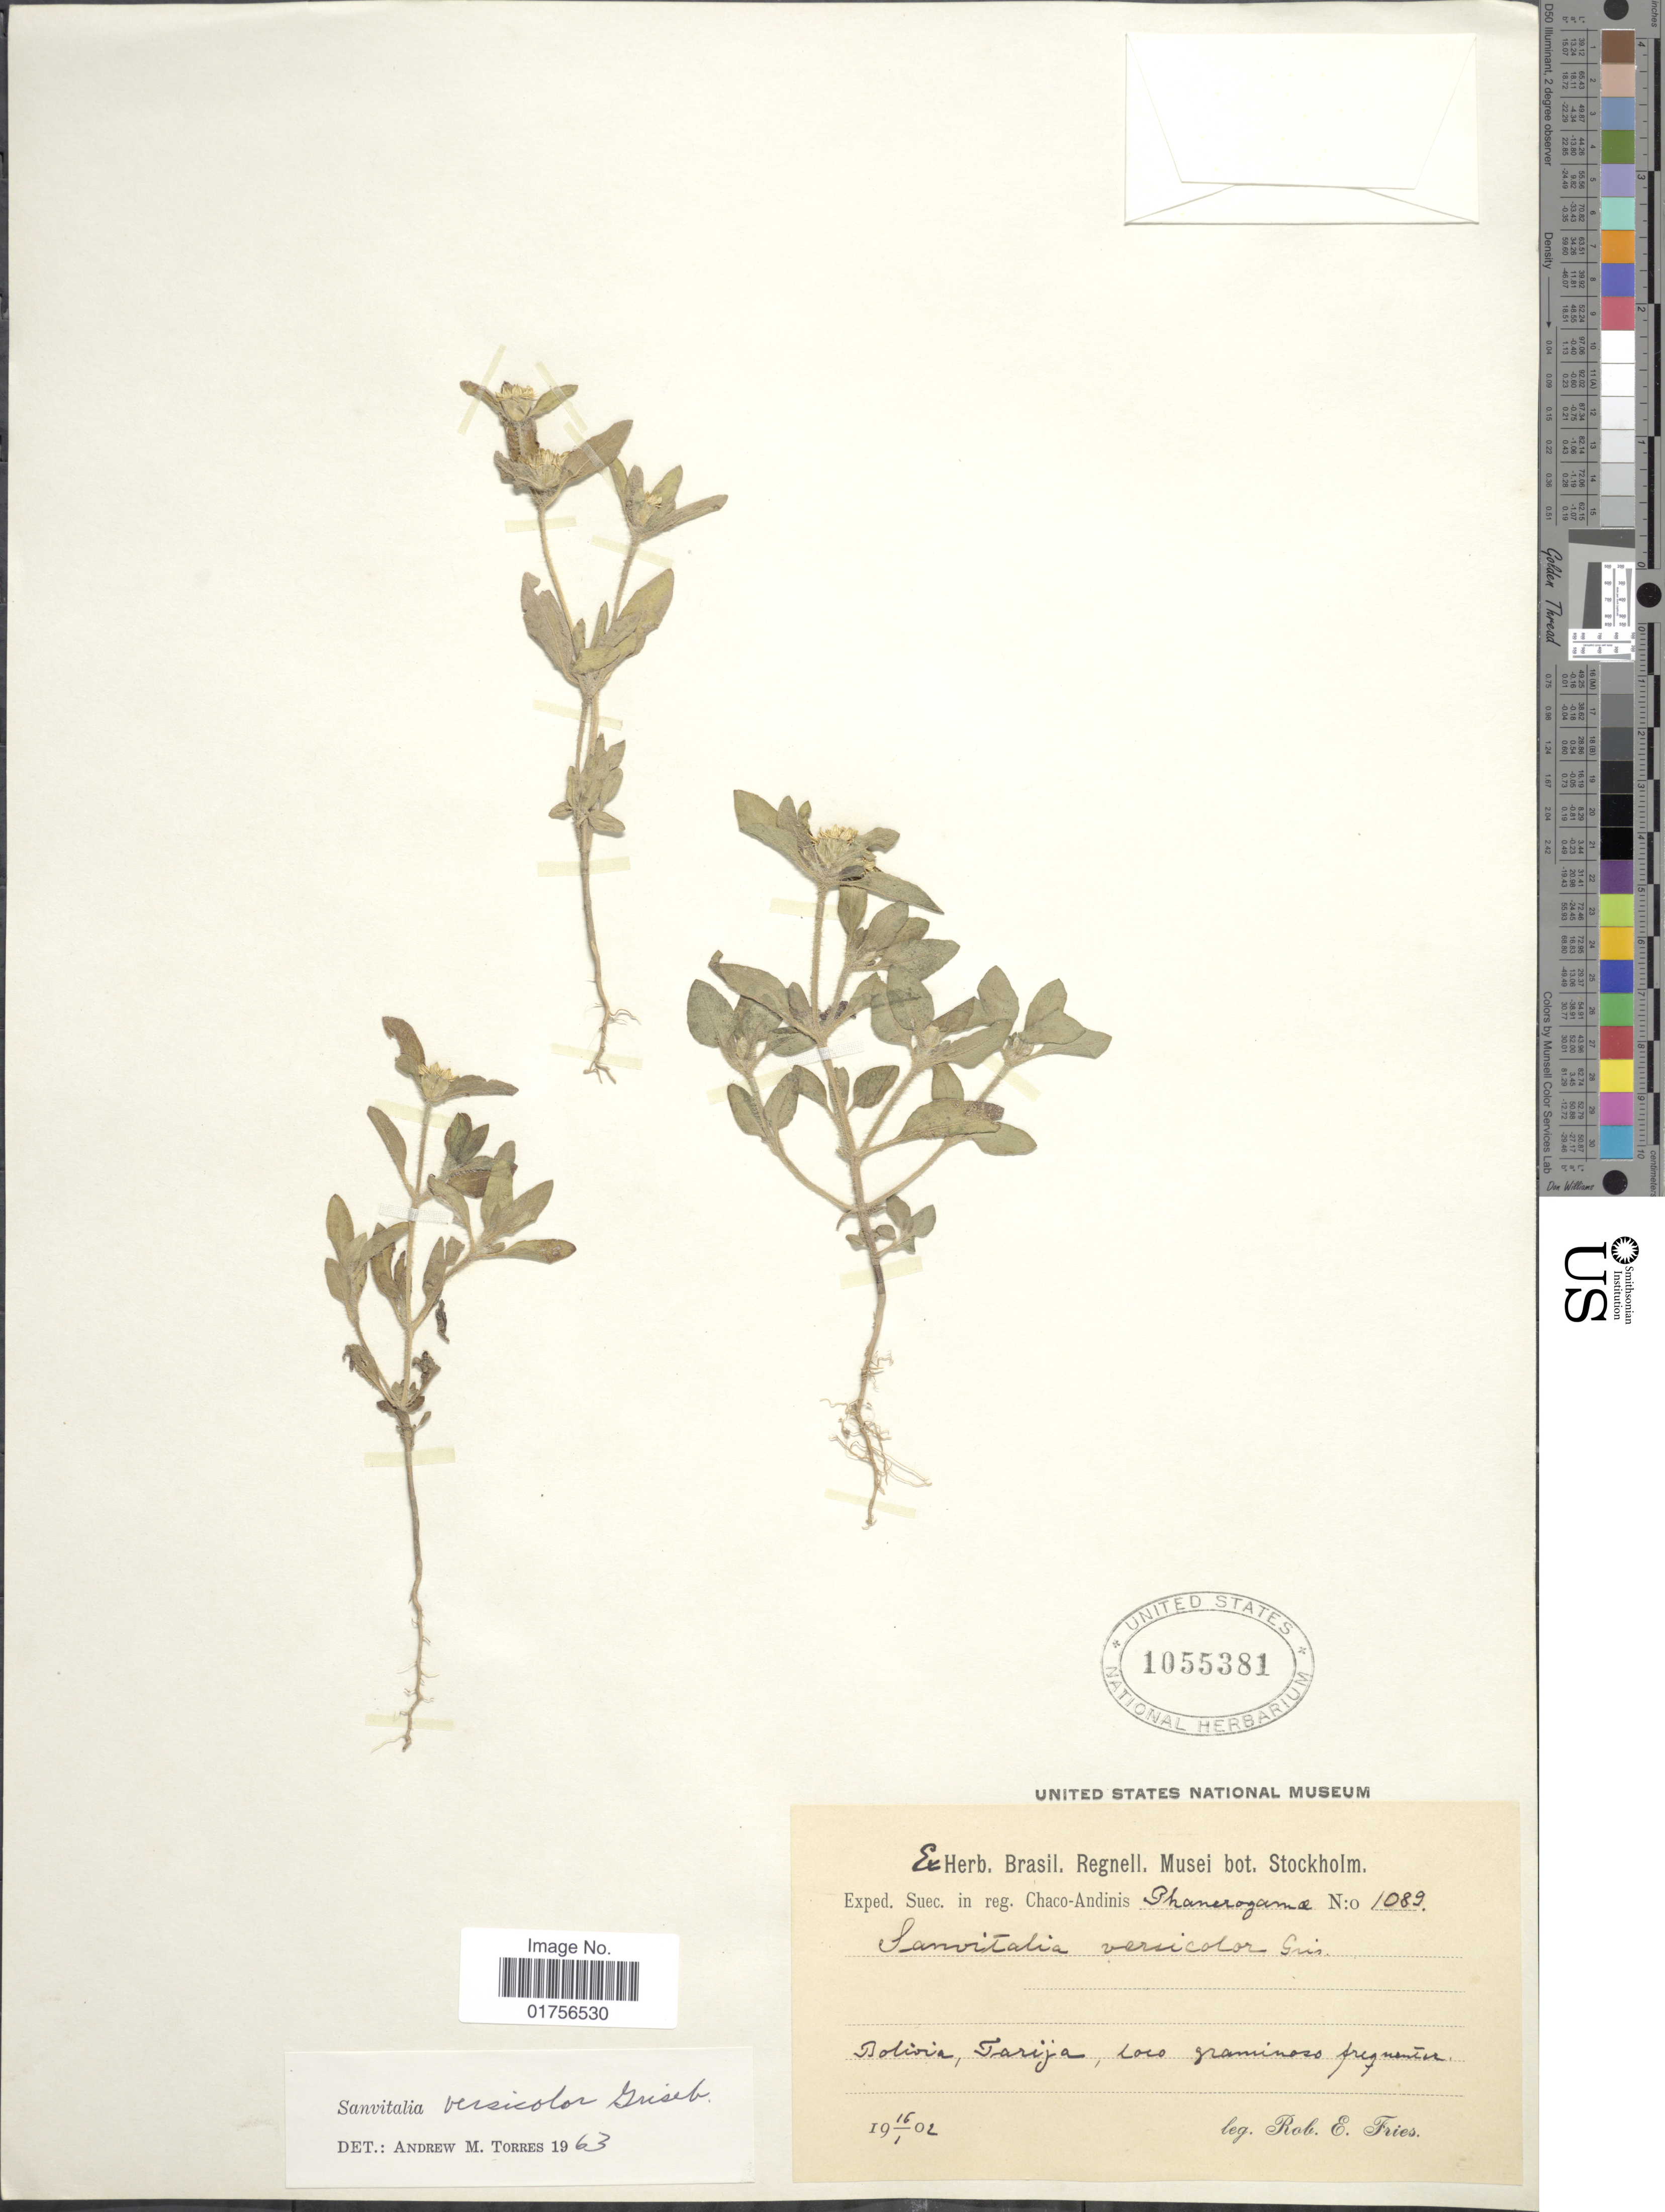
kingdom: Plantae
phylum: Tracheophyta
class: Magnoliopsida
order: Asterales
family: Asteraceae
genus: Sanvitalia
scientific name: Sanvitalia versicolor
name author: Griseb.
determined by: Skibicki, Samuel V.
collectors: R. E. Fries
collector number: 1089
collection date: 1902-01-16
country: Bolivia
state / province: Tarija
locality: Bolivia, Tarija, loco graminoso frequenter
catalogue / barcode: US 1055381